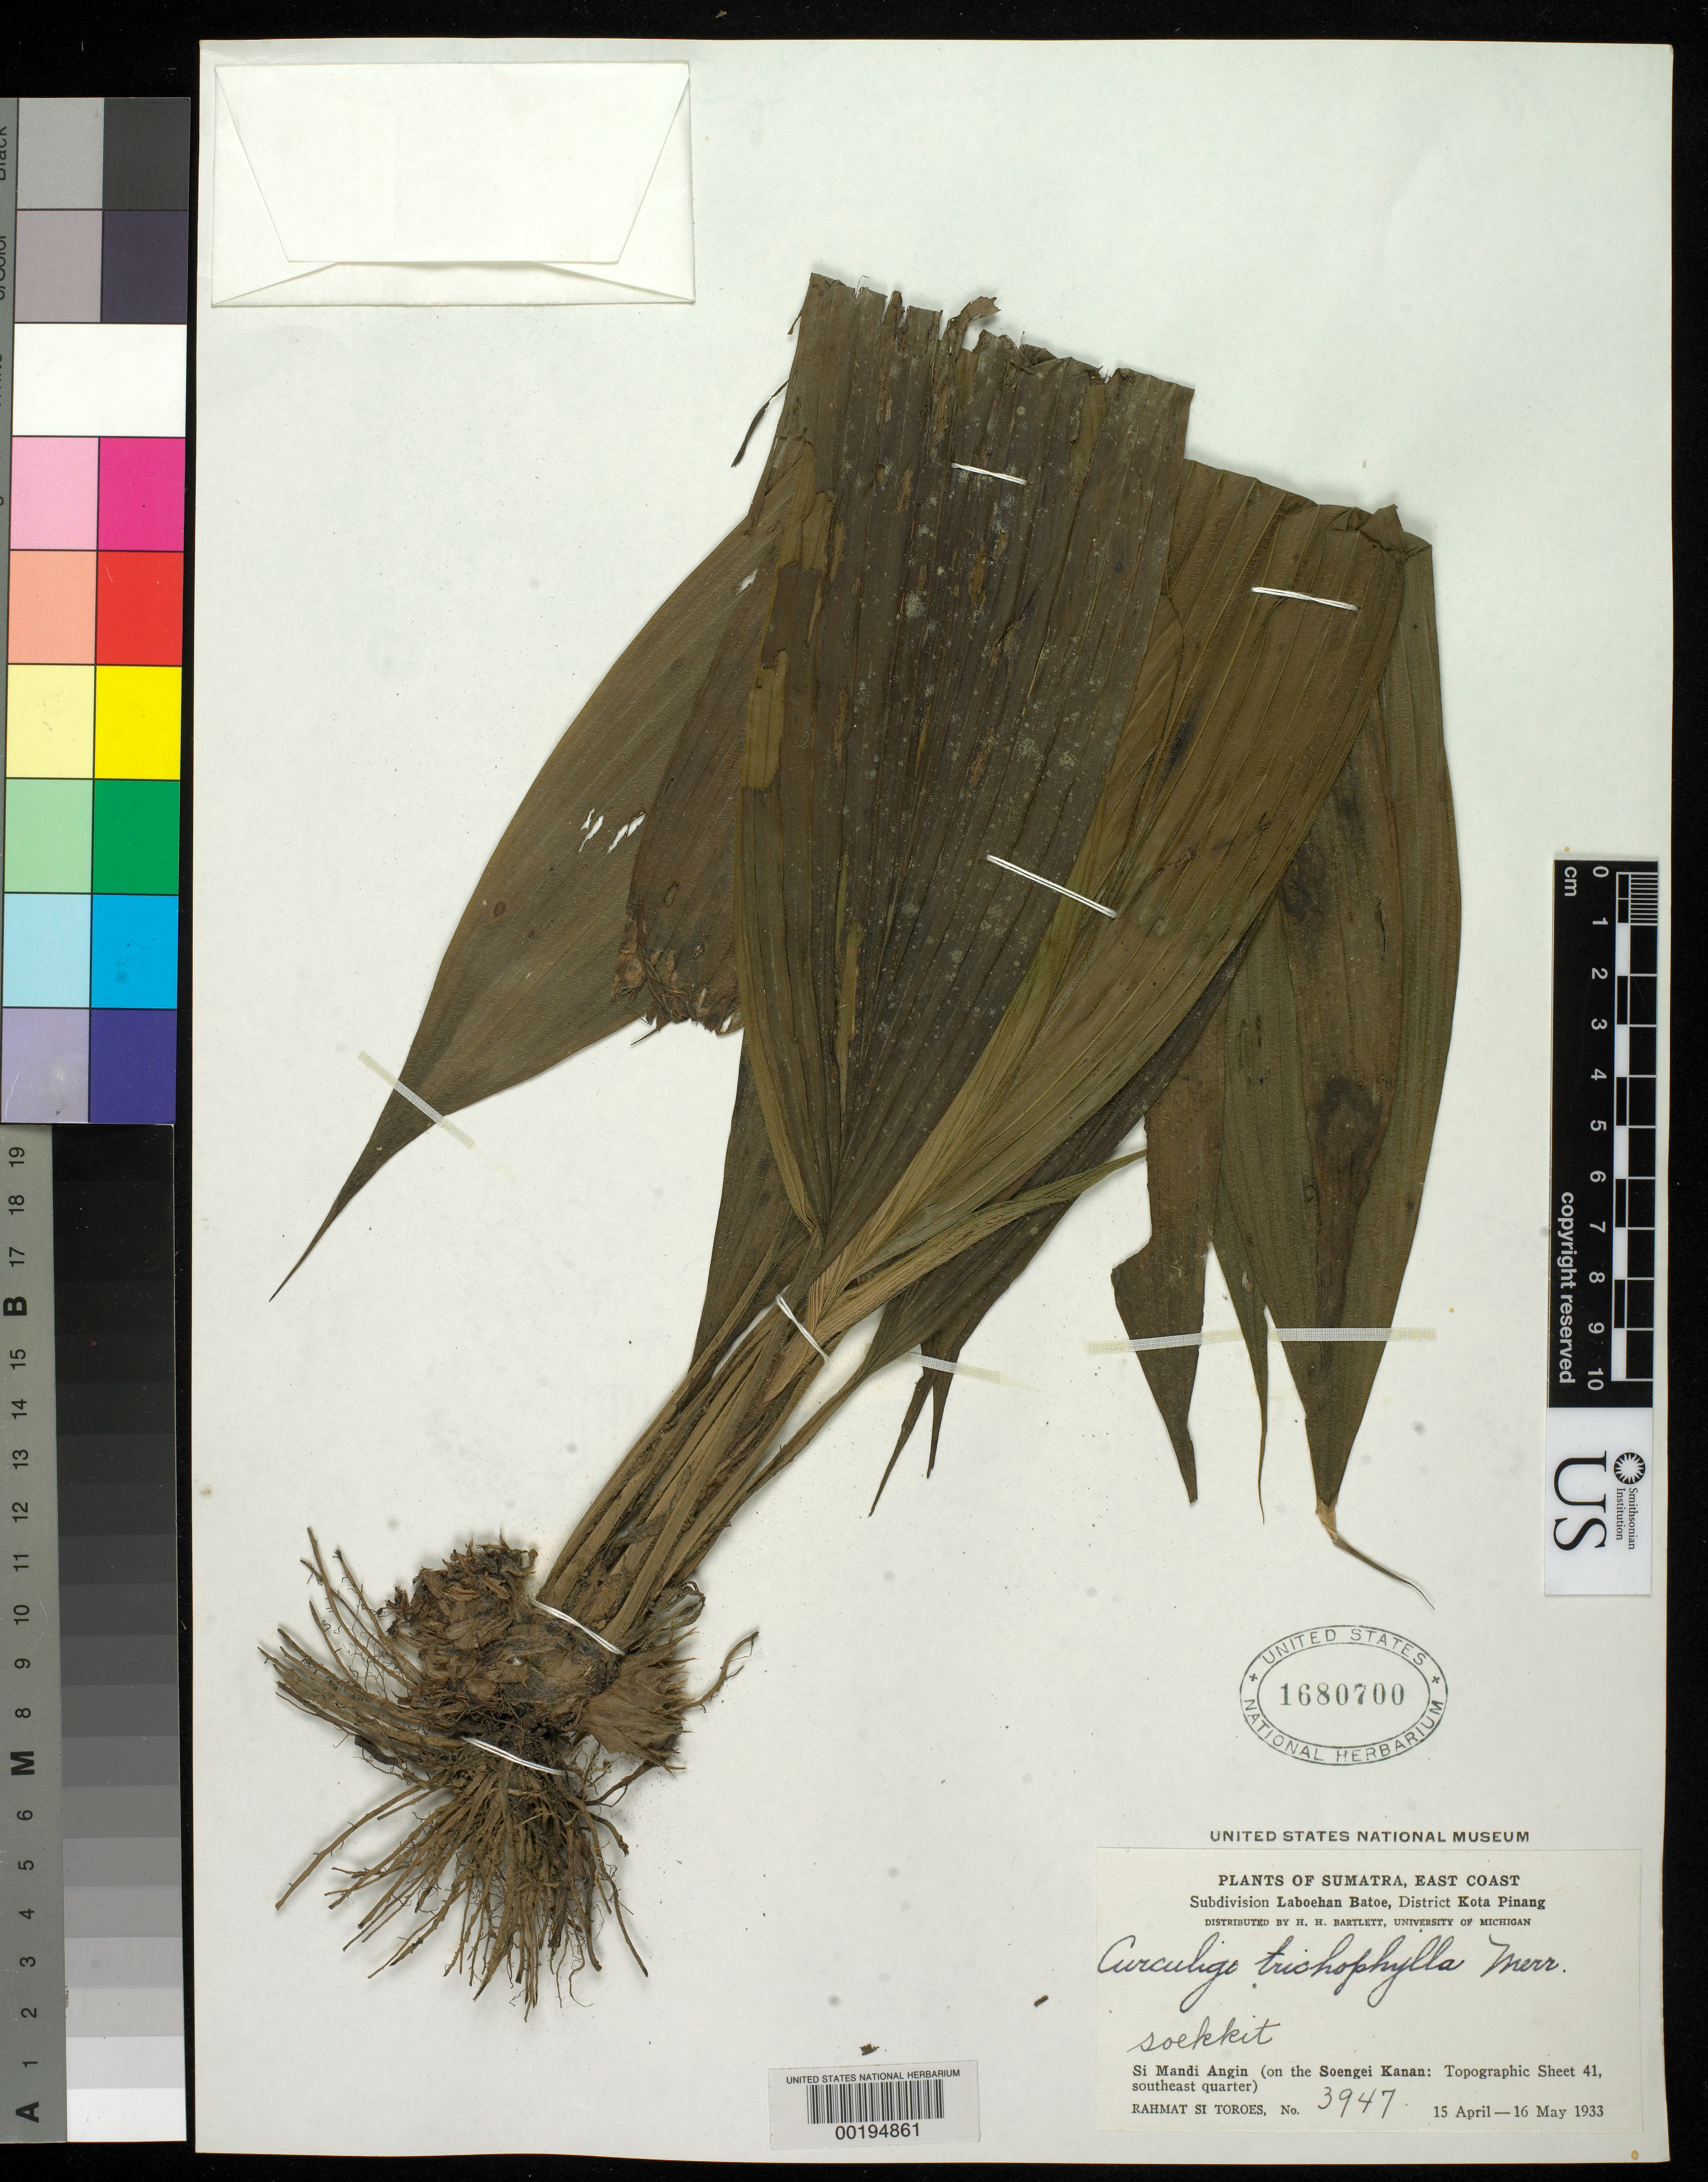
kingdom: Plantae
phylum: Tracheophyta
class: Liliopsida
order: Asparagales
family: Hypoxidaceae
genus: Curculigo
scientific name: Curculigo trichophylla Merr., ined Apr 2022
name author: Merr.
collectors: Rahmat Si Boeea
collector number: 3947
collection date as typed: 15 Apr 1933 to 16 May 1933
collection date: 1933-04-15/1933-05-16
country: Indonesia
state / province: Sumatra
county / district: Sumatera Utara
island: Sumatra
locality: Laboehan batoe, soekkit, si mandi angin (on the soengei kanan), kota pinang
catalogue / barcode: US 1680700